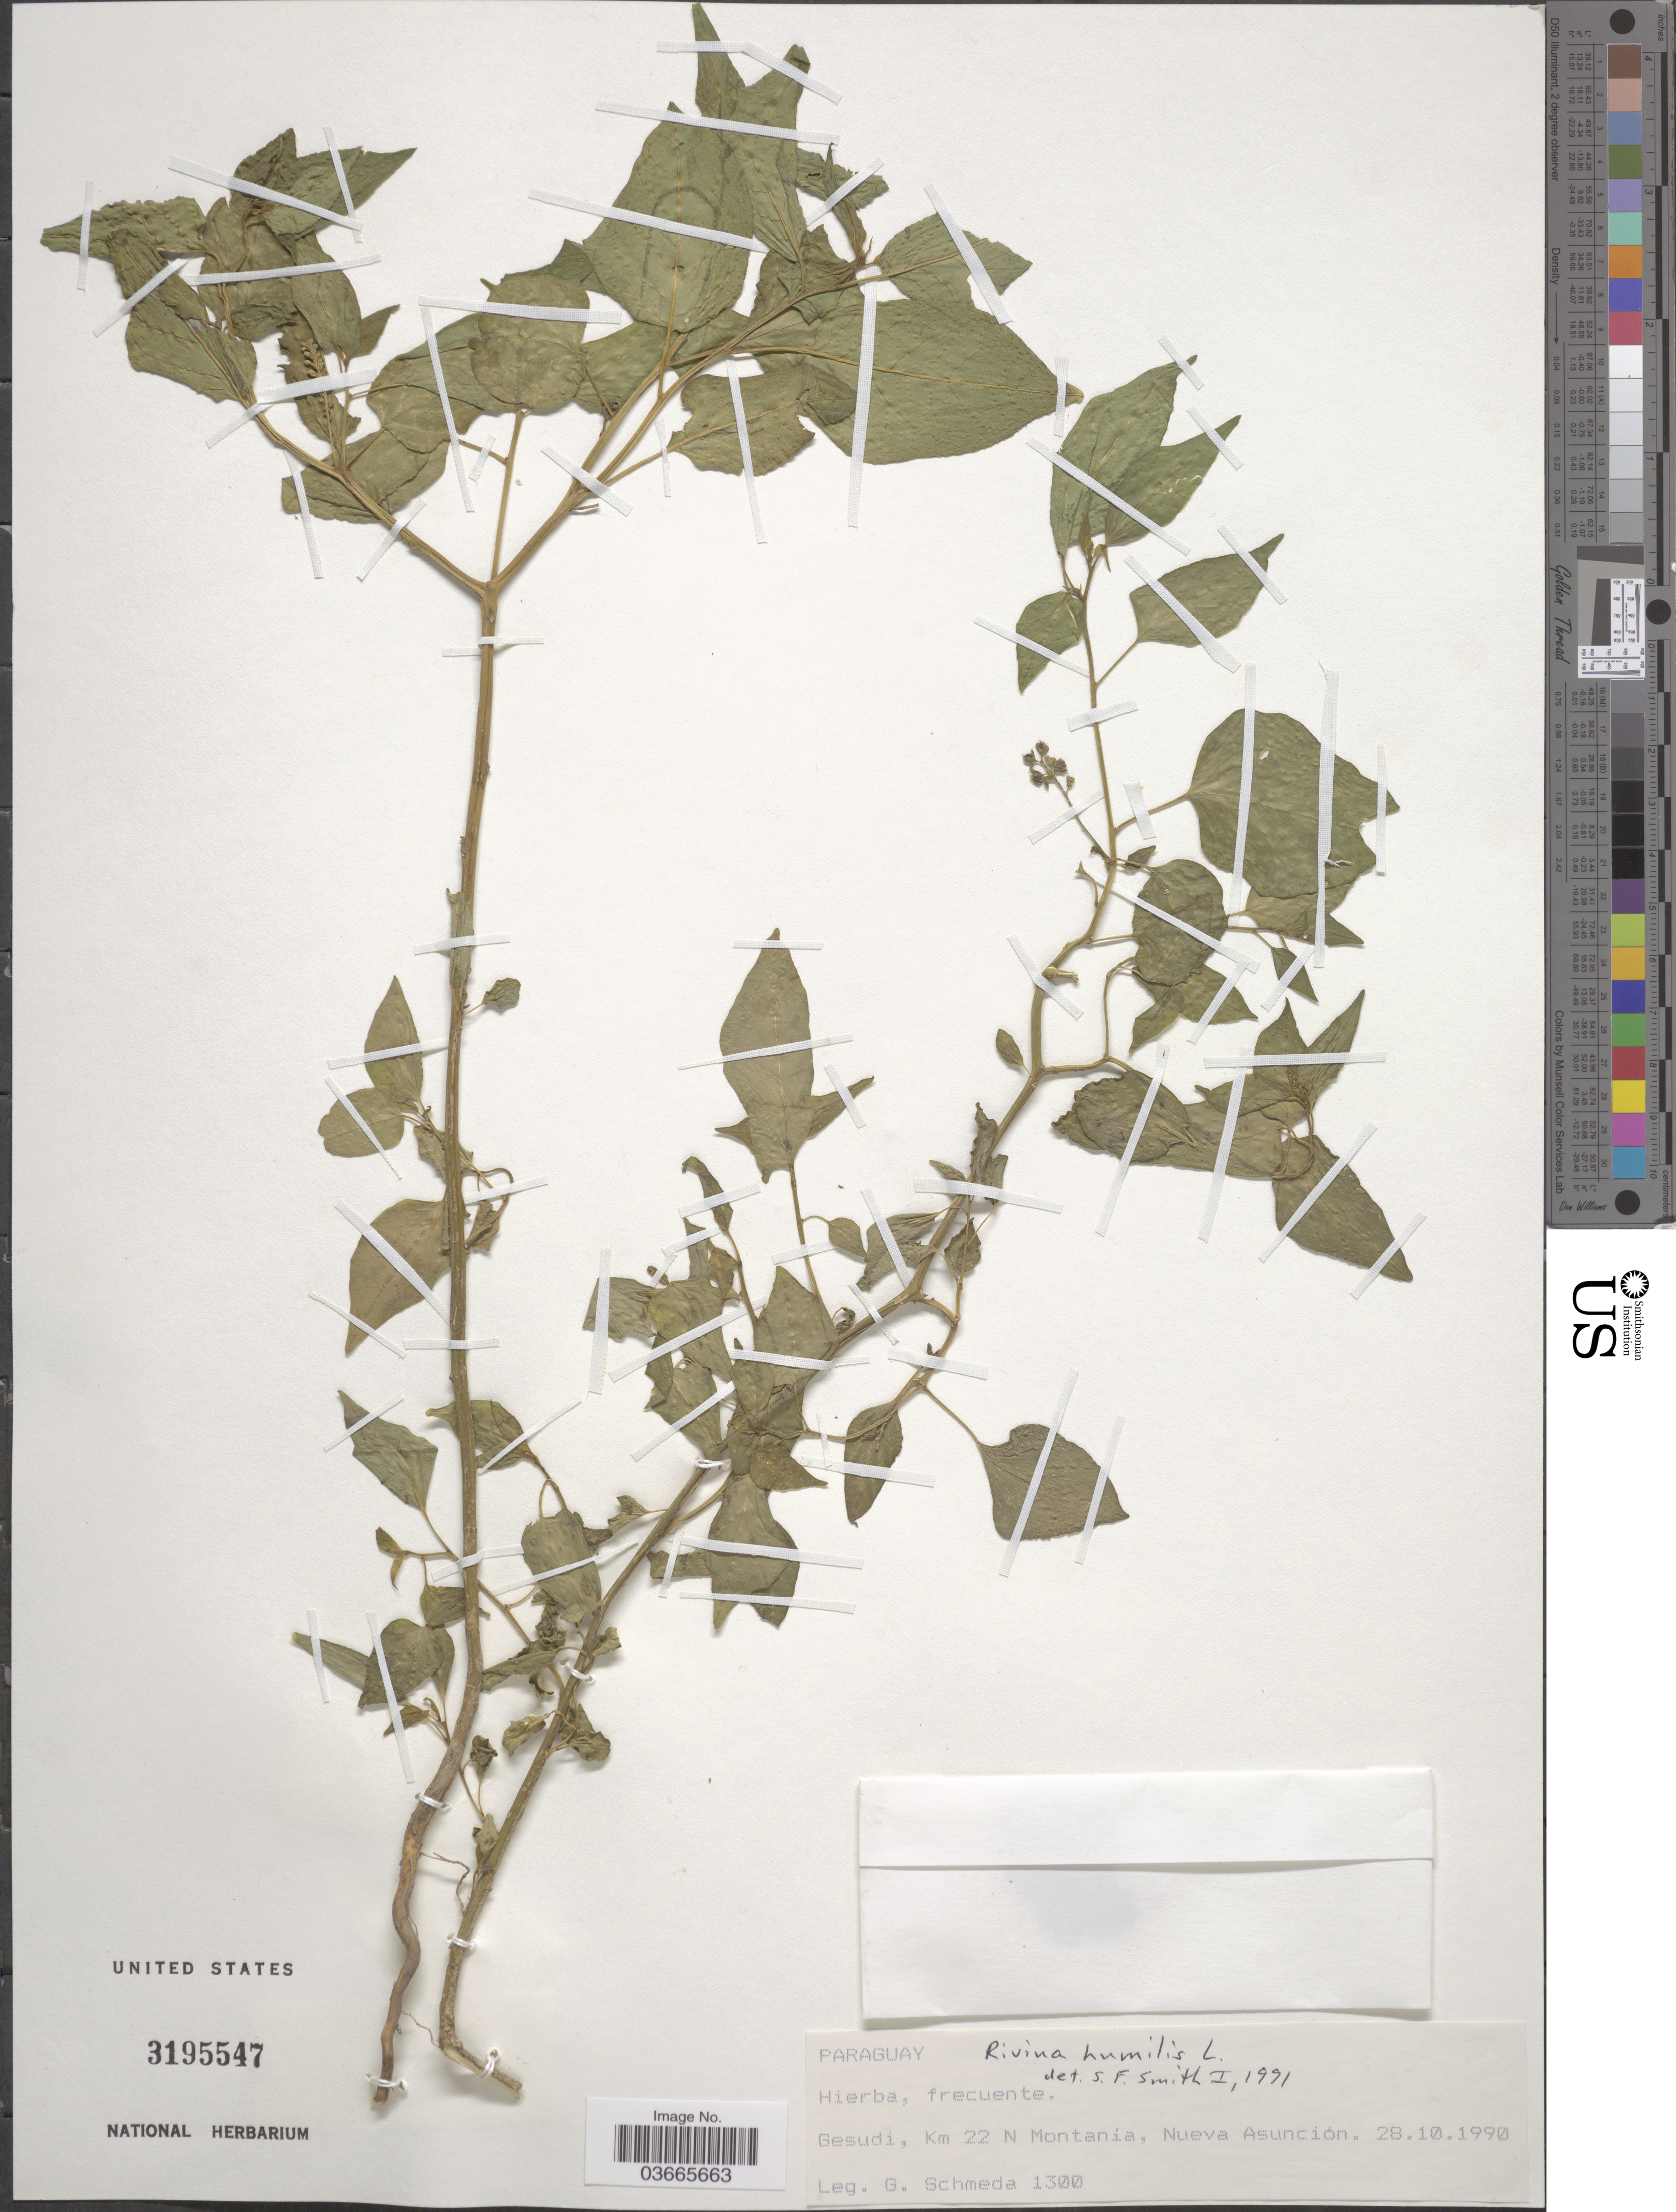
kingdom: Plantae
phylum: Tracheophyta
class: Magnoliopsida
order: Caryophyllales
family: Phytolaccaceae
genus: Rivina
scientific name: Rivina humilis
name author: L.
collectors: G. Schmeda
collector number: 1300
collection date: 1990-10-28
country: Paraguay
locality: Gesudi, Km 22 N Montanía, Nueva Asunción.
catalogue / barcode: US 3195547